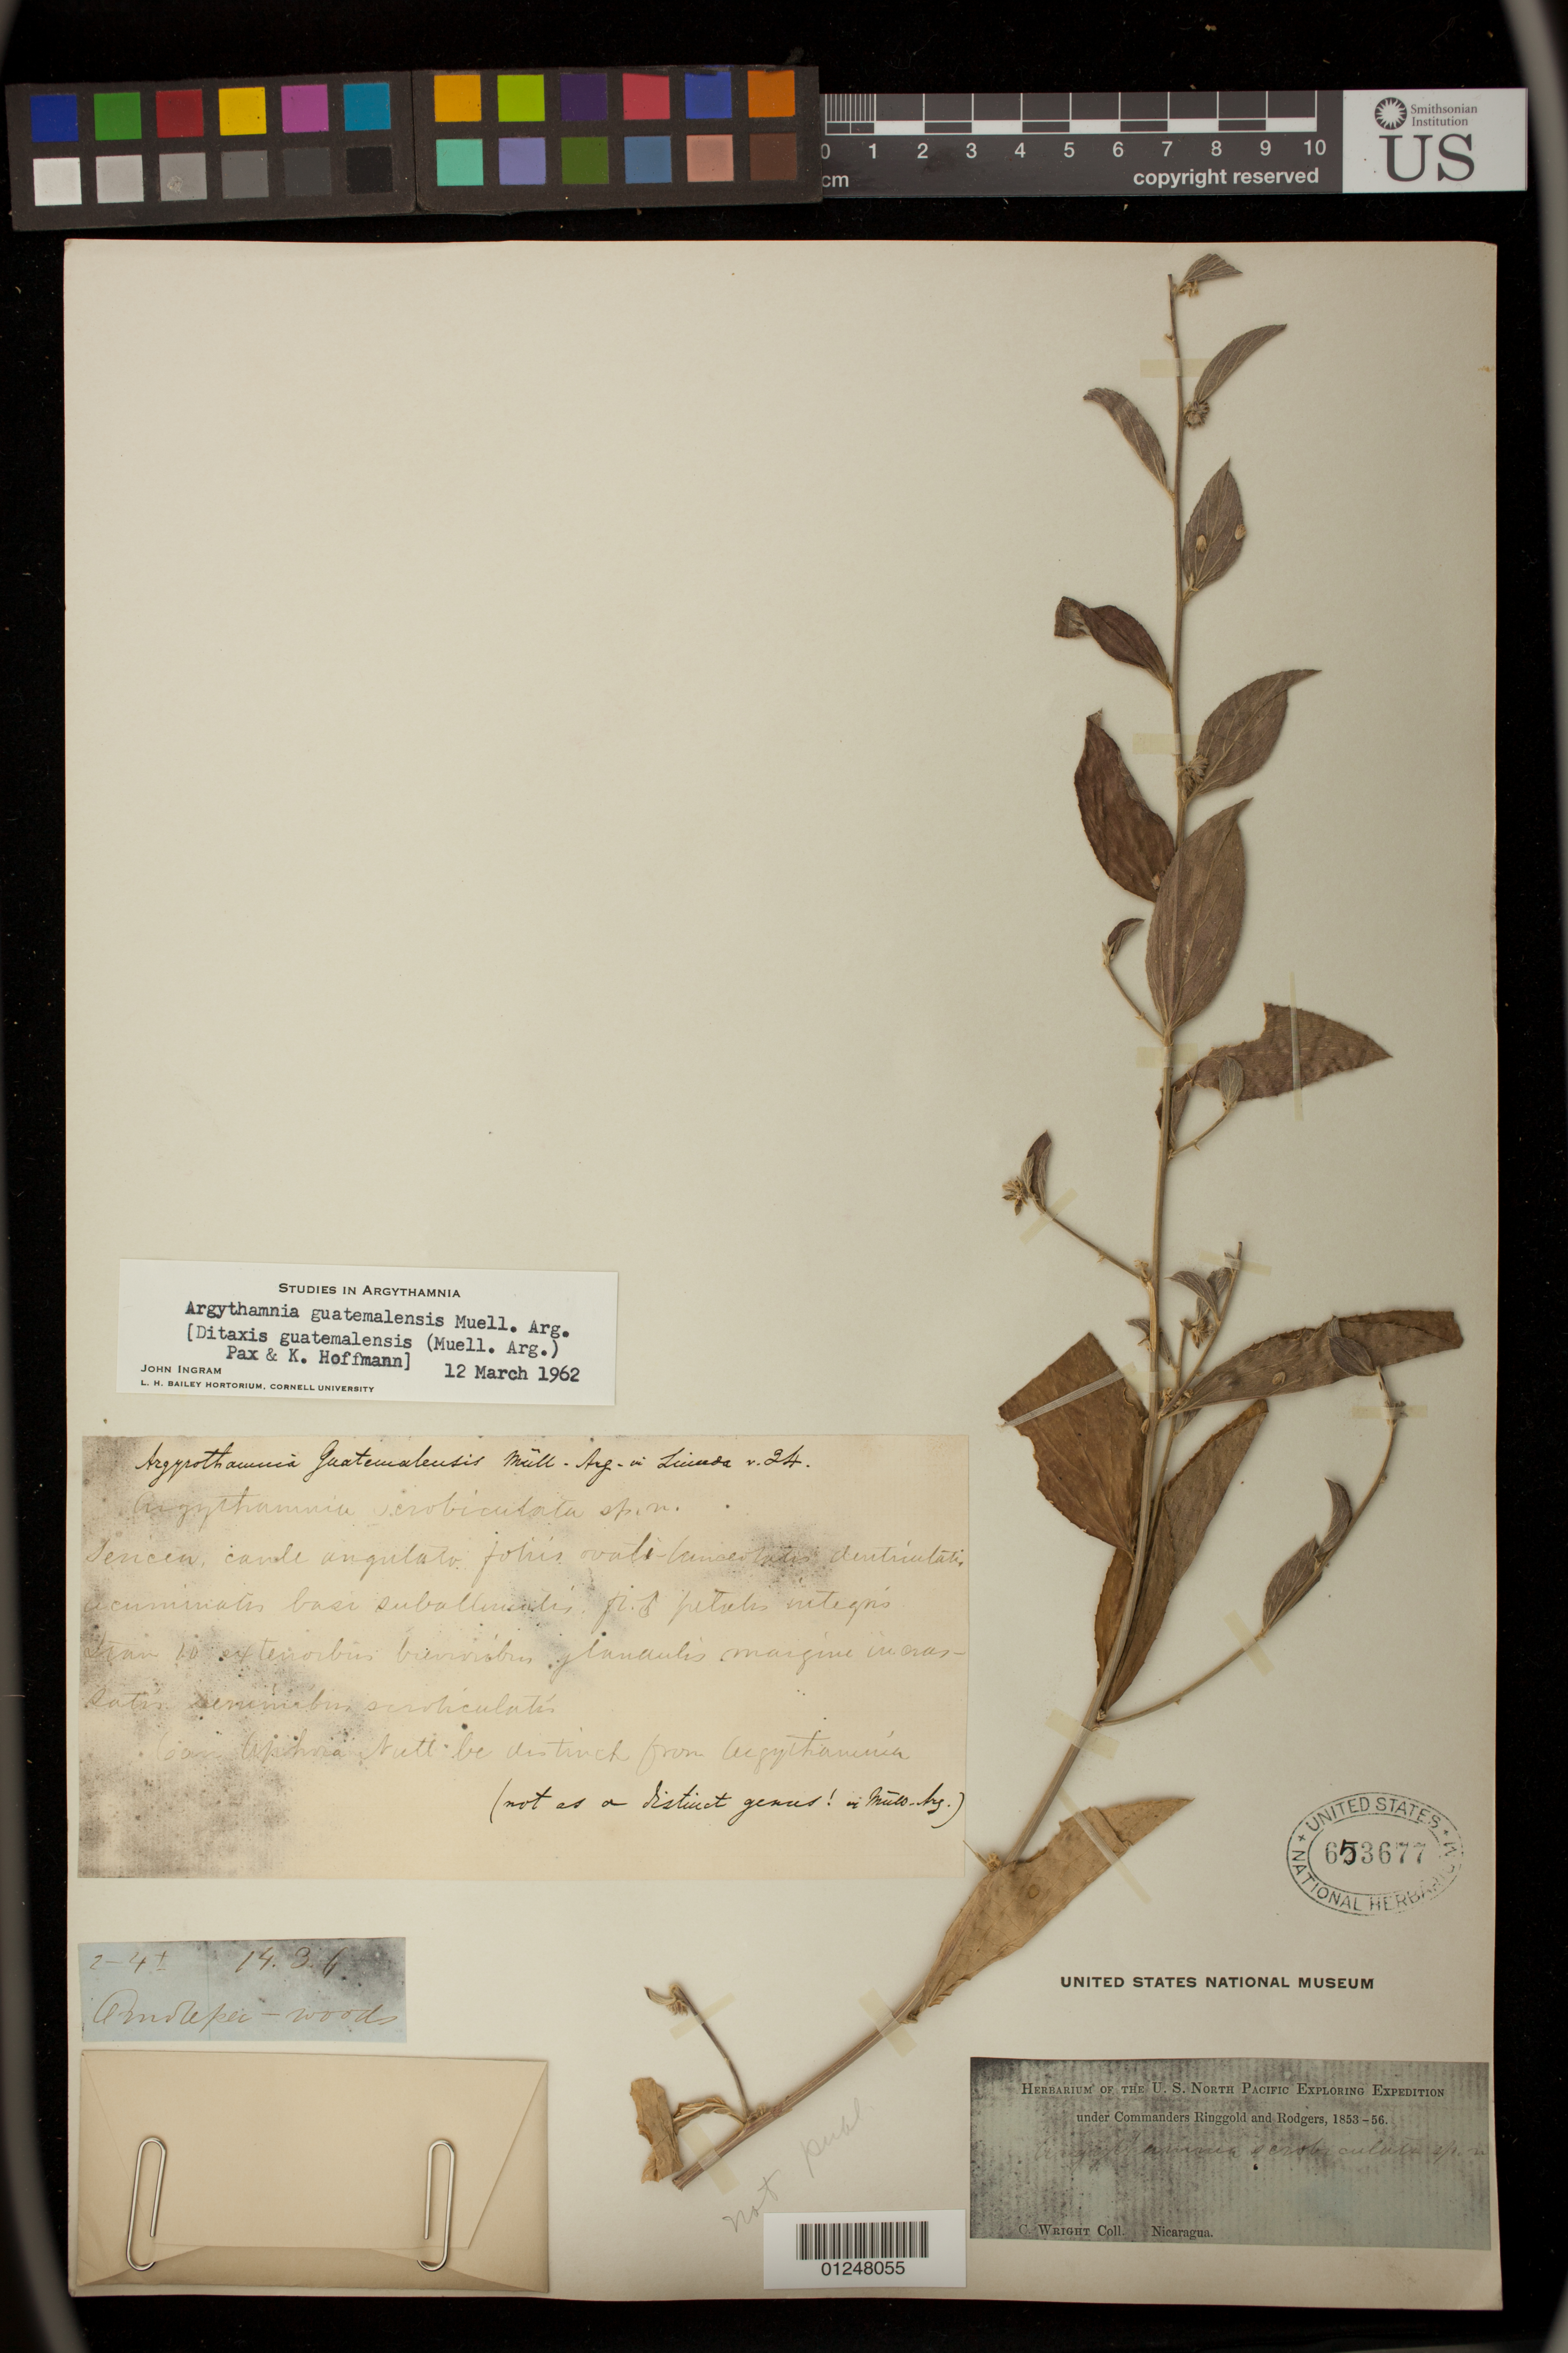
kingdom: Plantae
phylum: Tracheophyta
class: Magnoliopsida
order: Malpighiales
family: Euphorbiaceae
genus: Ditaxis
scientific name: Ditaxis guatemalensis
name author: (Müll. Arg.) Pax & K. Hoffm.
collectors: C. Wright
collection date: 1853/1856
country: Nicaragua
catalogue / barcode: US 653677